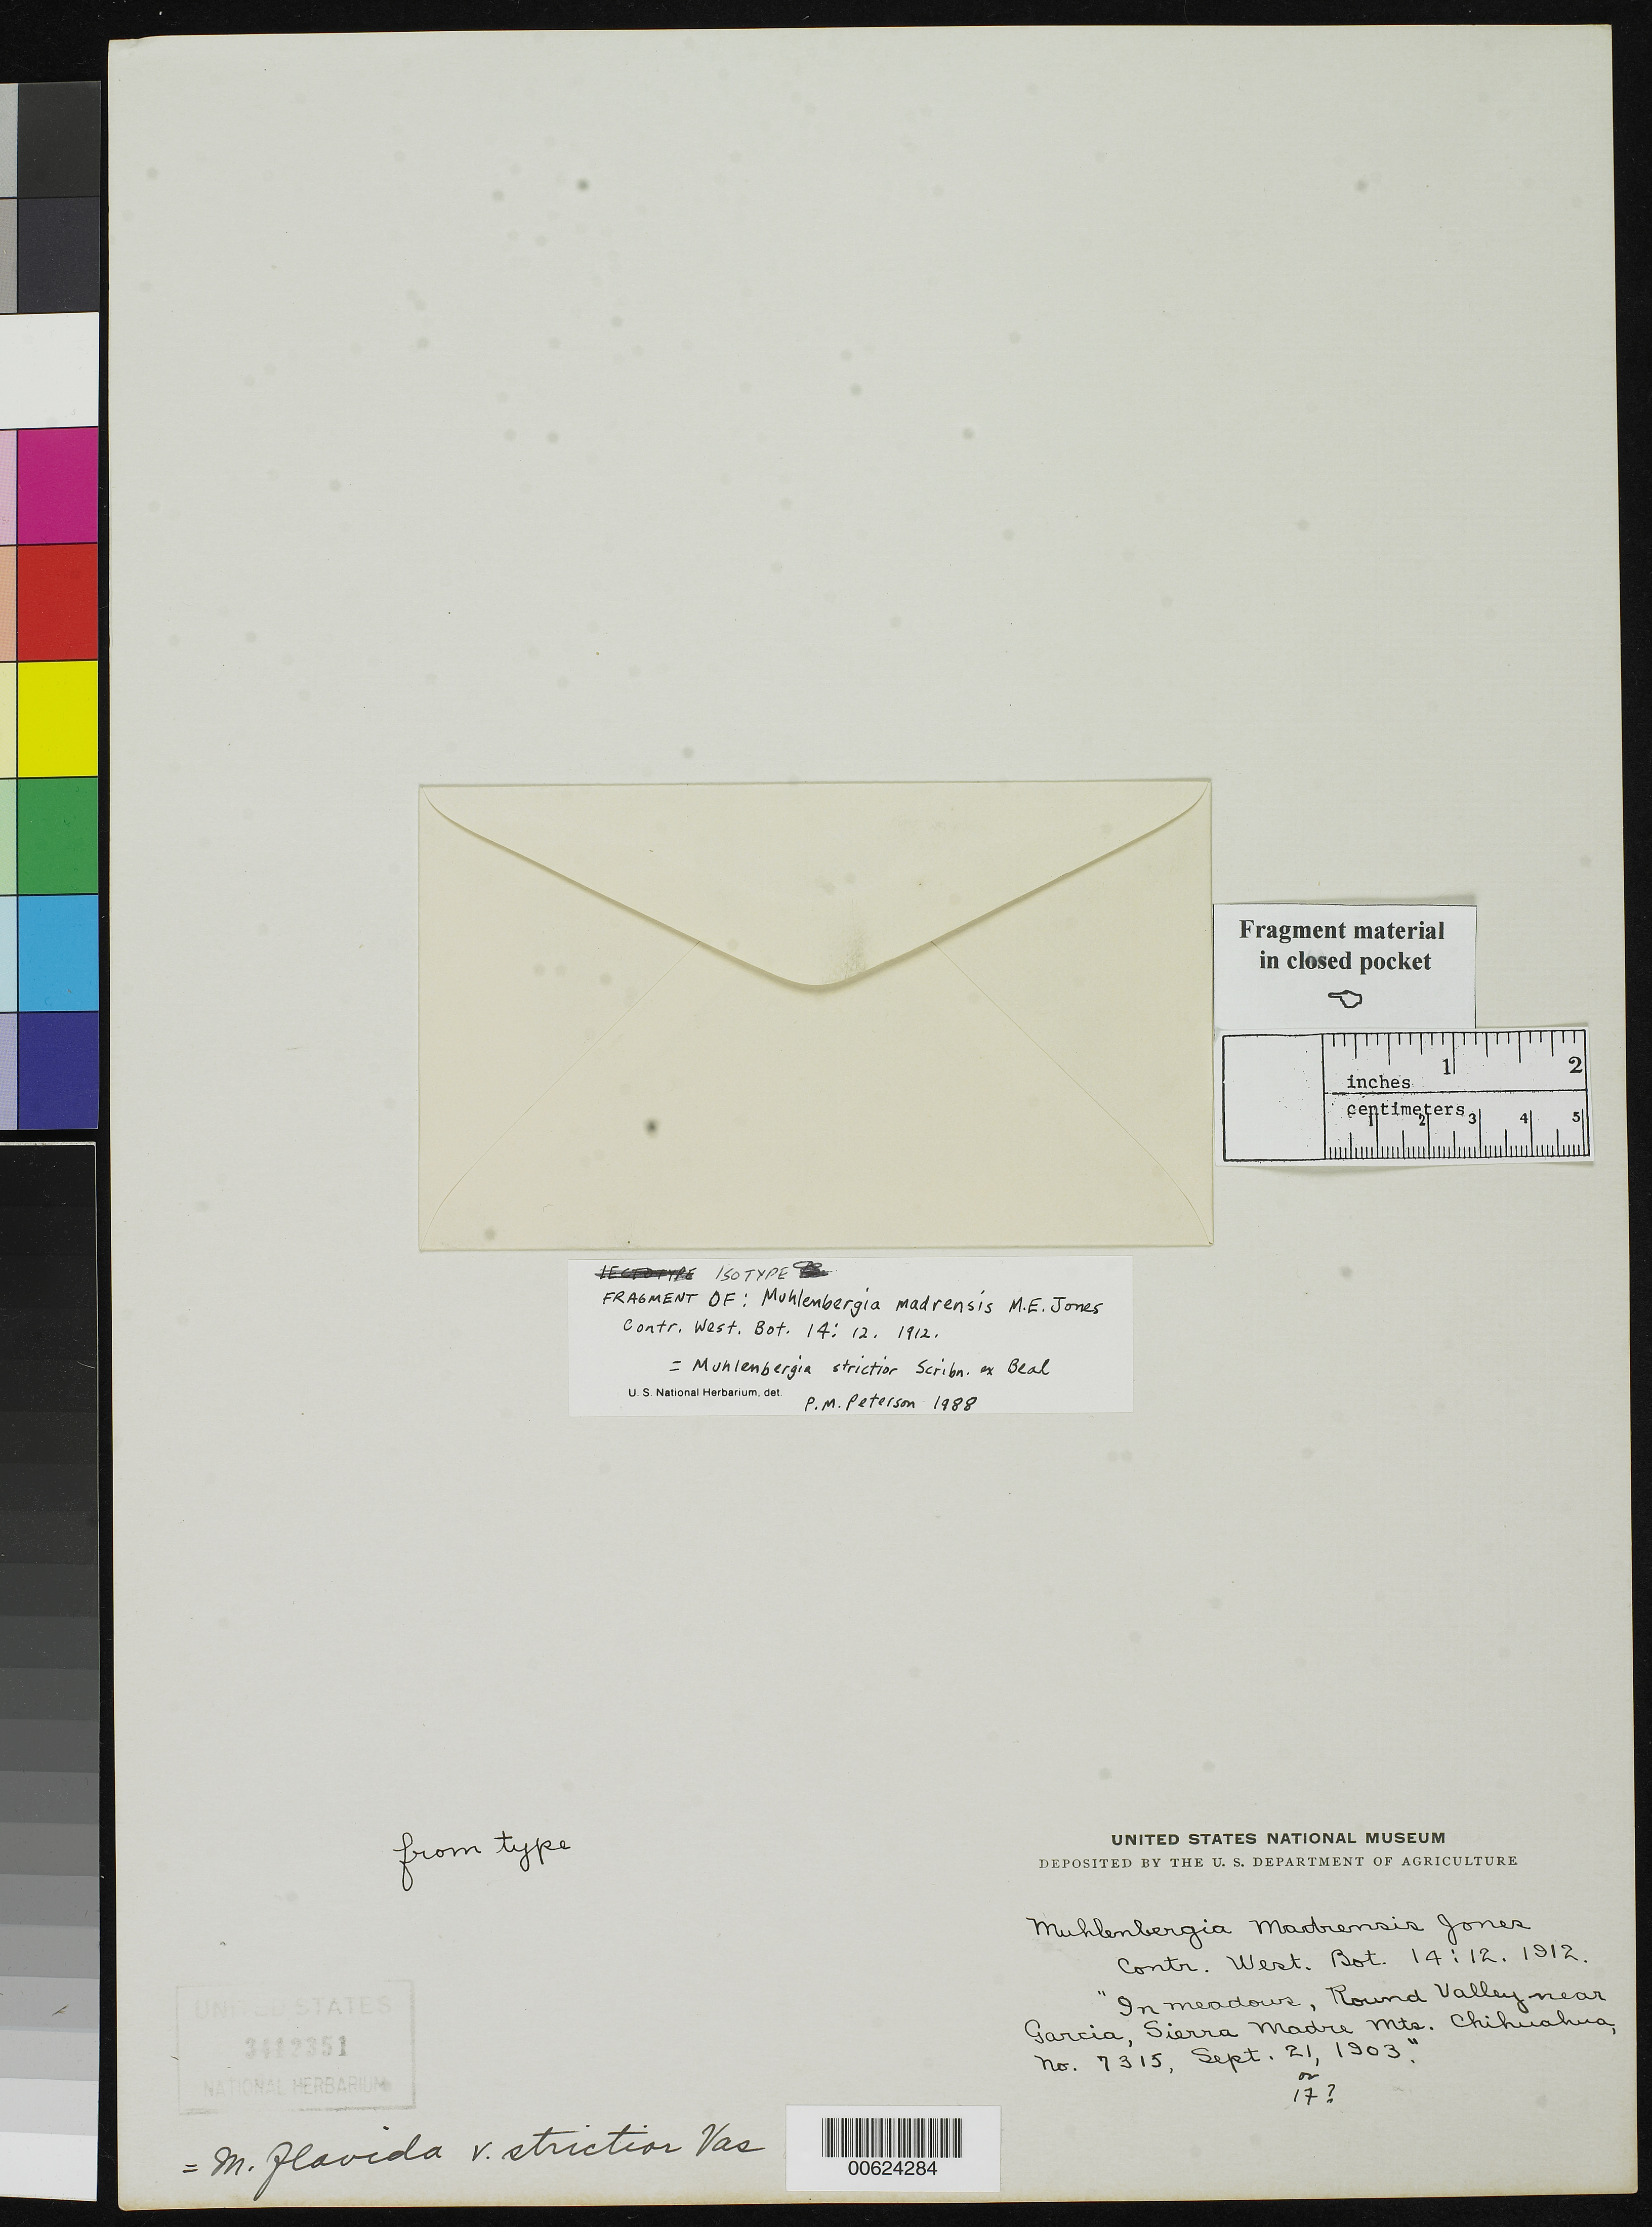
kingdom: Plantae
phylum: Tracheophyta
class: Liliopsida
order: Poales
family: Poaceae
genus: Muhlenbergia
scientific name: Muhlenbergia madrensis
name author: M.E. Jones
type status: Type Fragment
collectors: M. E. Jones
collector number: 7315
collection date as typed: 21 Sep 1903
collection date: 1903-09-21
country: Mexico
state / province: Chihuahua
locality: Round Valley near Garcia, Sierra Madre Mts.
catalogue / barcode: US 3412351